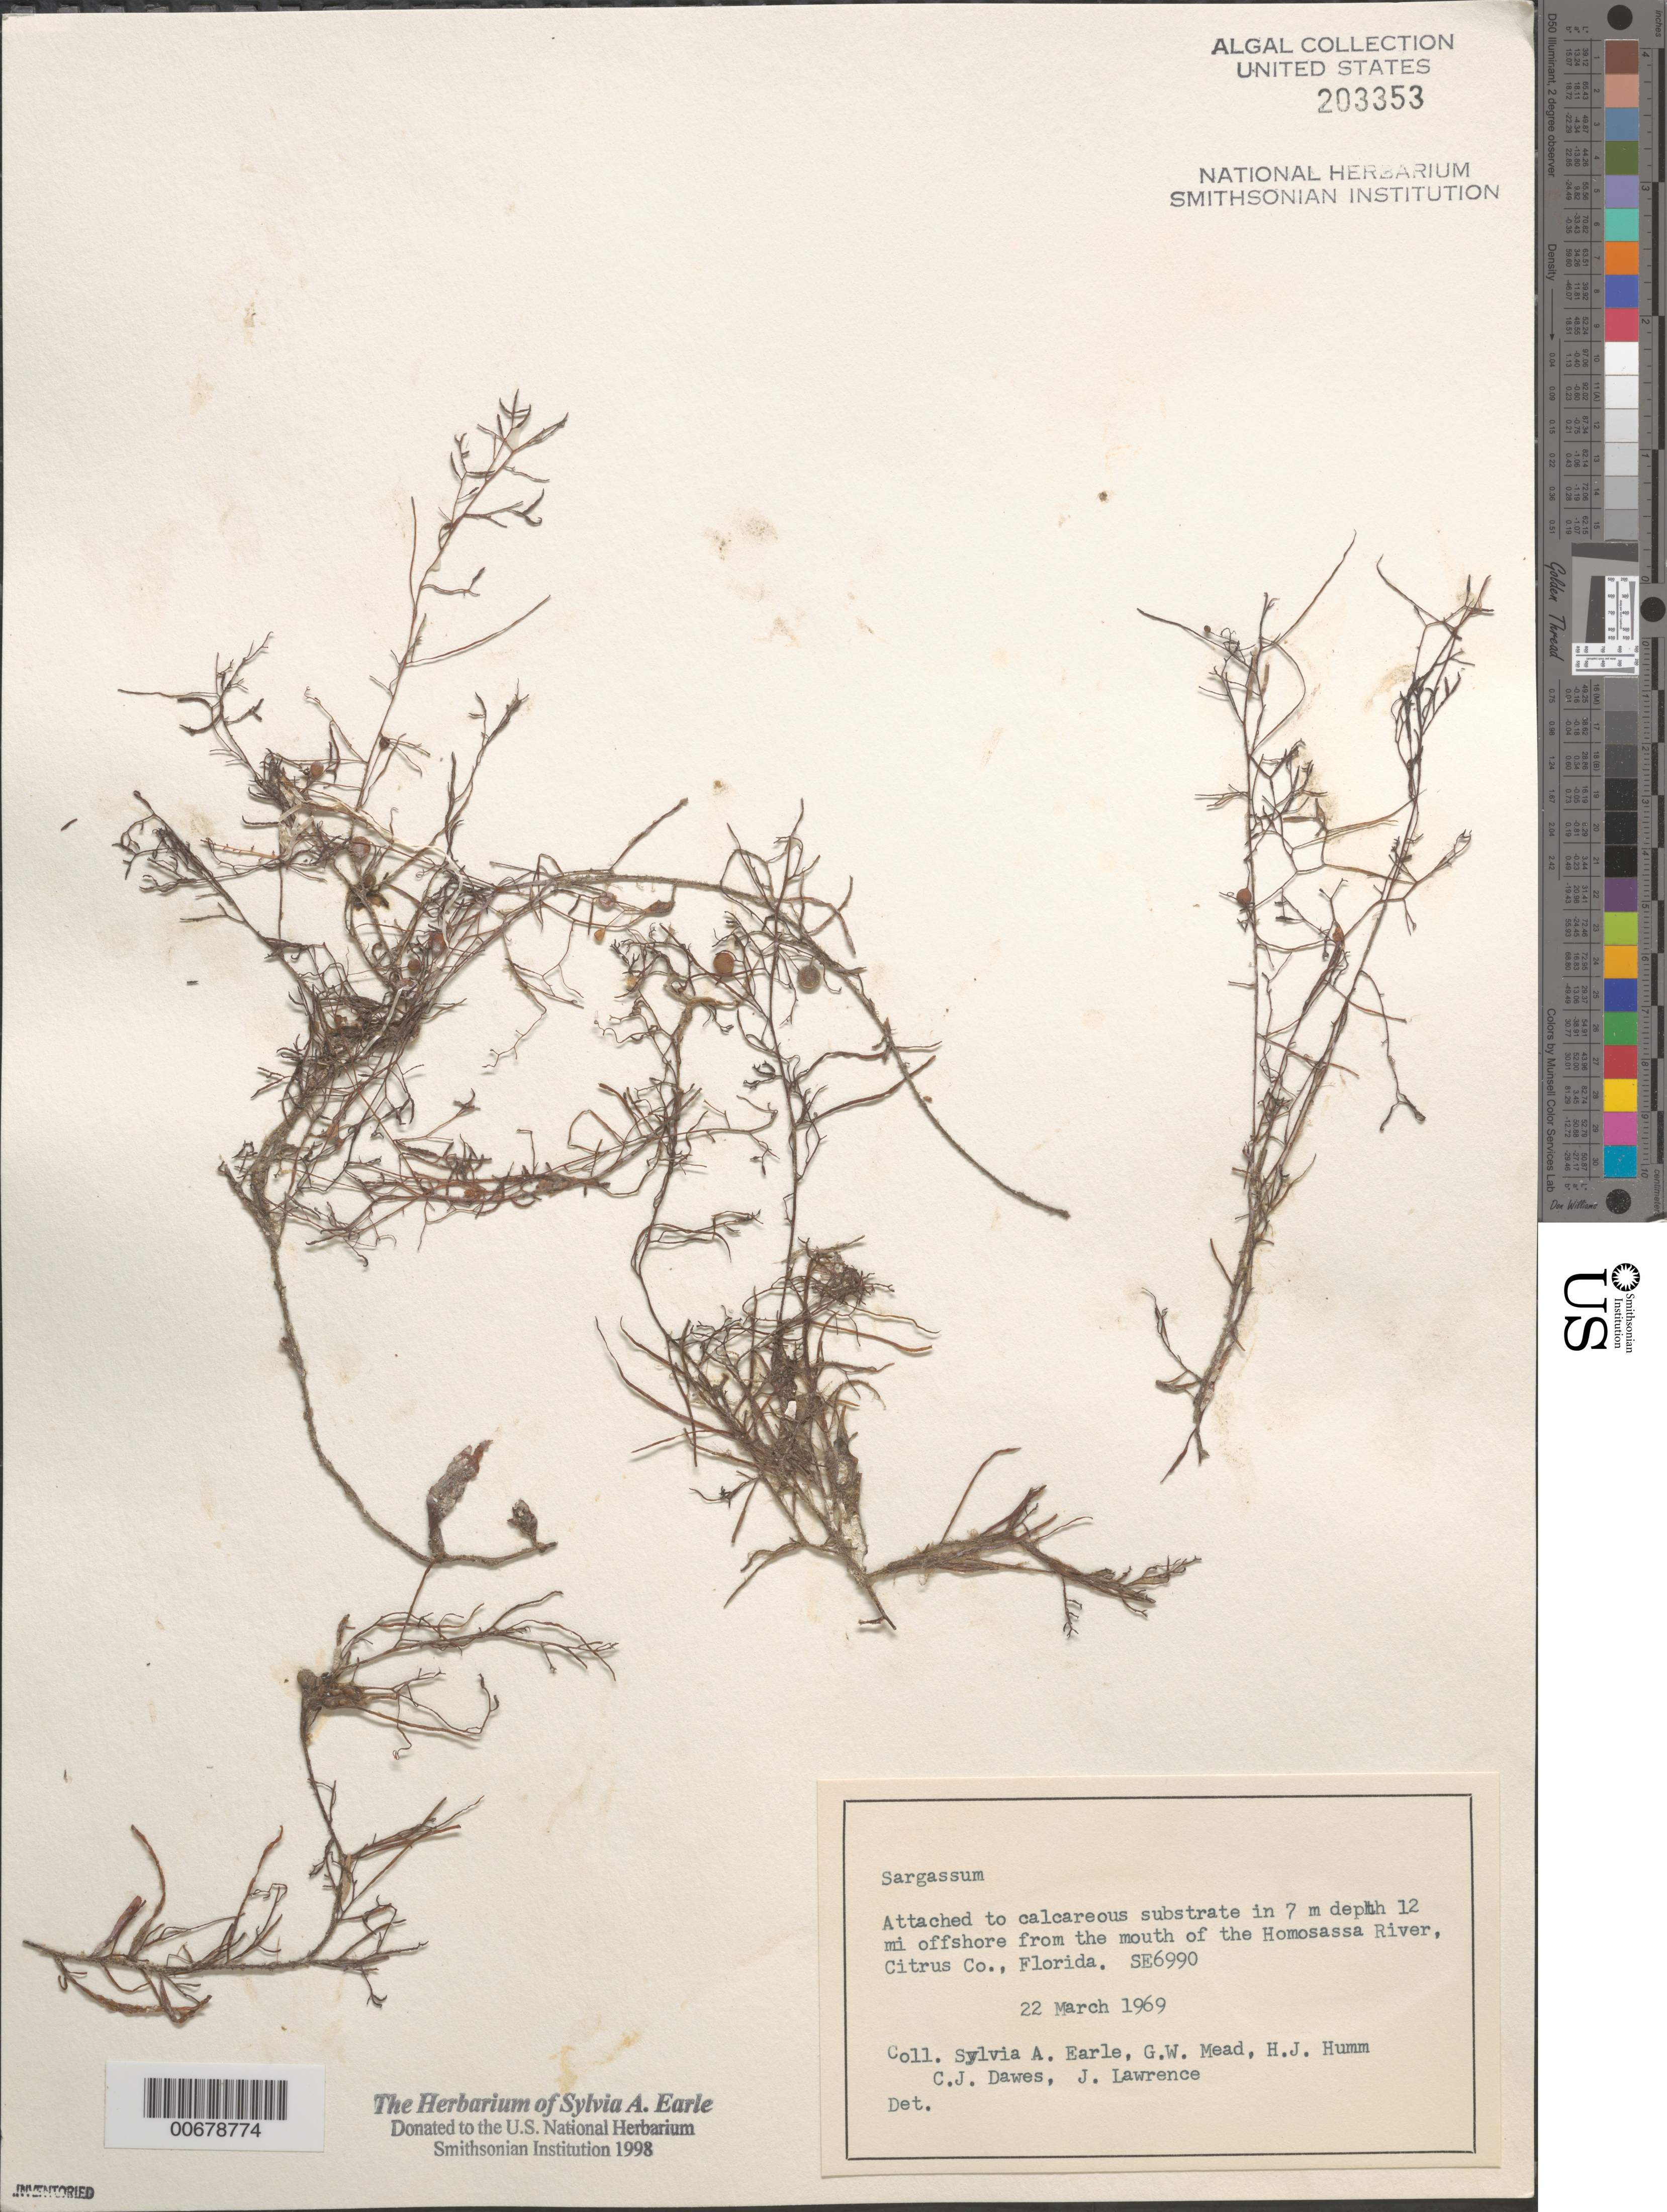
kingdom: Chromista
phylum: Ochrophyta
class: Phaeophyceae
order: Fucales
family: Sargassaceae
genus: Sargassum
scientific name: Sargassum sp.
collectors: S. A. Earle, G. W. Mead, H. J. Humm, C. Dawes & J. Lawrence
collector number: SE 6990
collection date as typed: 22 Mar 1969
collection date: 1969-03-22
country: United States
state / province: Florida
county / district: Citrus County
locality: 12 miles off Homosassa River mouth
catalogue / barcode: US 203353